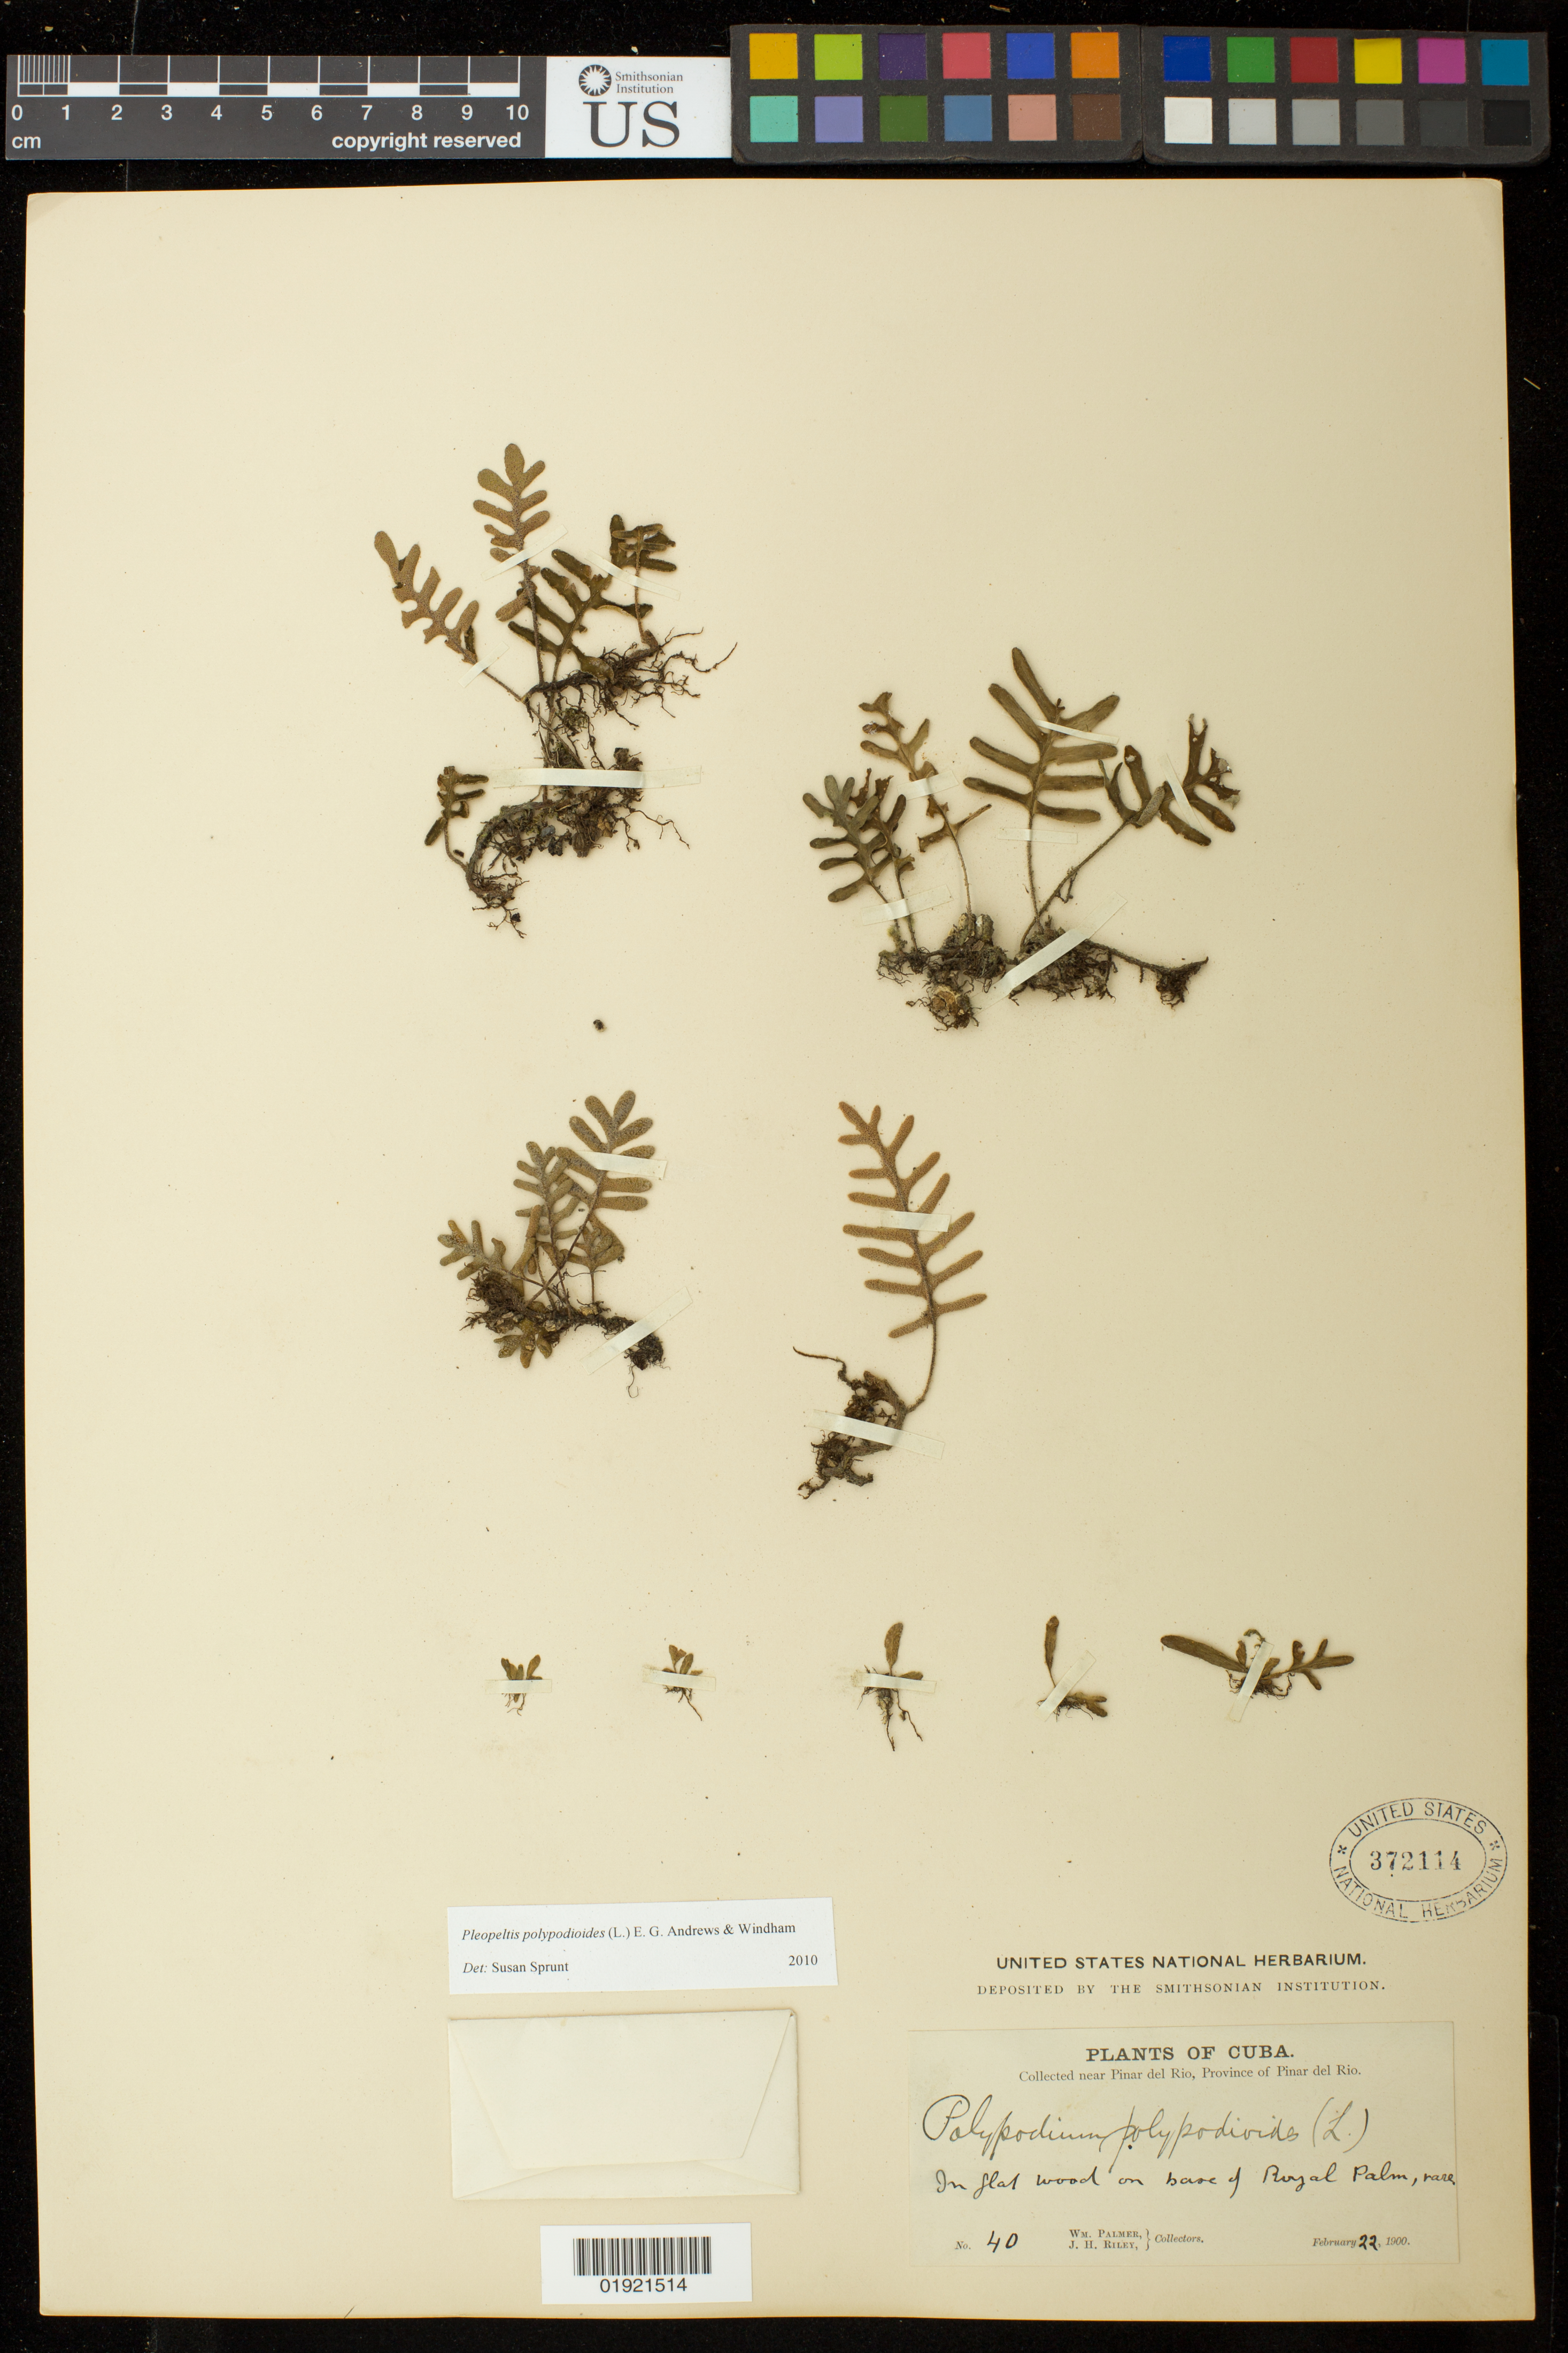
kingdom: Plantae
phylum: Tracheophyta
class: Polypodiopsida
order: Polypodiales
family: Polypodiaceae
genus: Pleopeltis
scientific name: Pleopeltis polypodioides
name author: (L.) E.G. Andrews & Windham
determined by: Sprunt, S. V.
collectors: W. M. Palmer & J. H. Riley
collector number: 40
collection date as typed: February 22, 1900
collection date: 1900-02-22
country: Cuba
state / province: Pinar del Río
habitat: in flat wood on base of Royal Palm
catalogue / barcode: US 372114